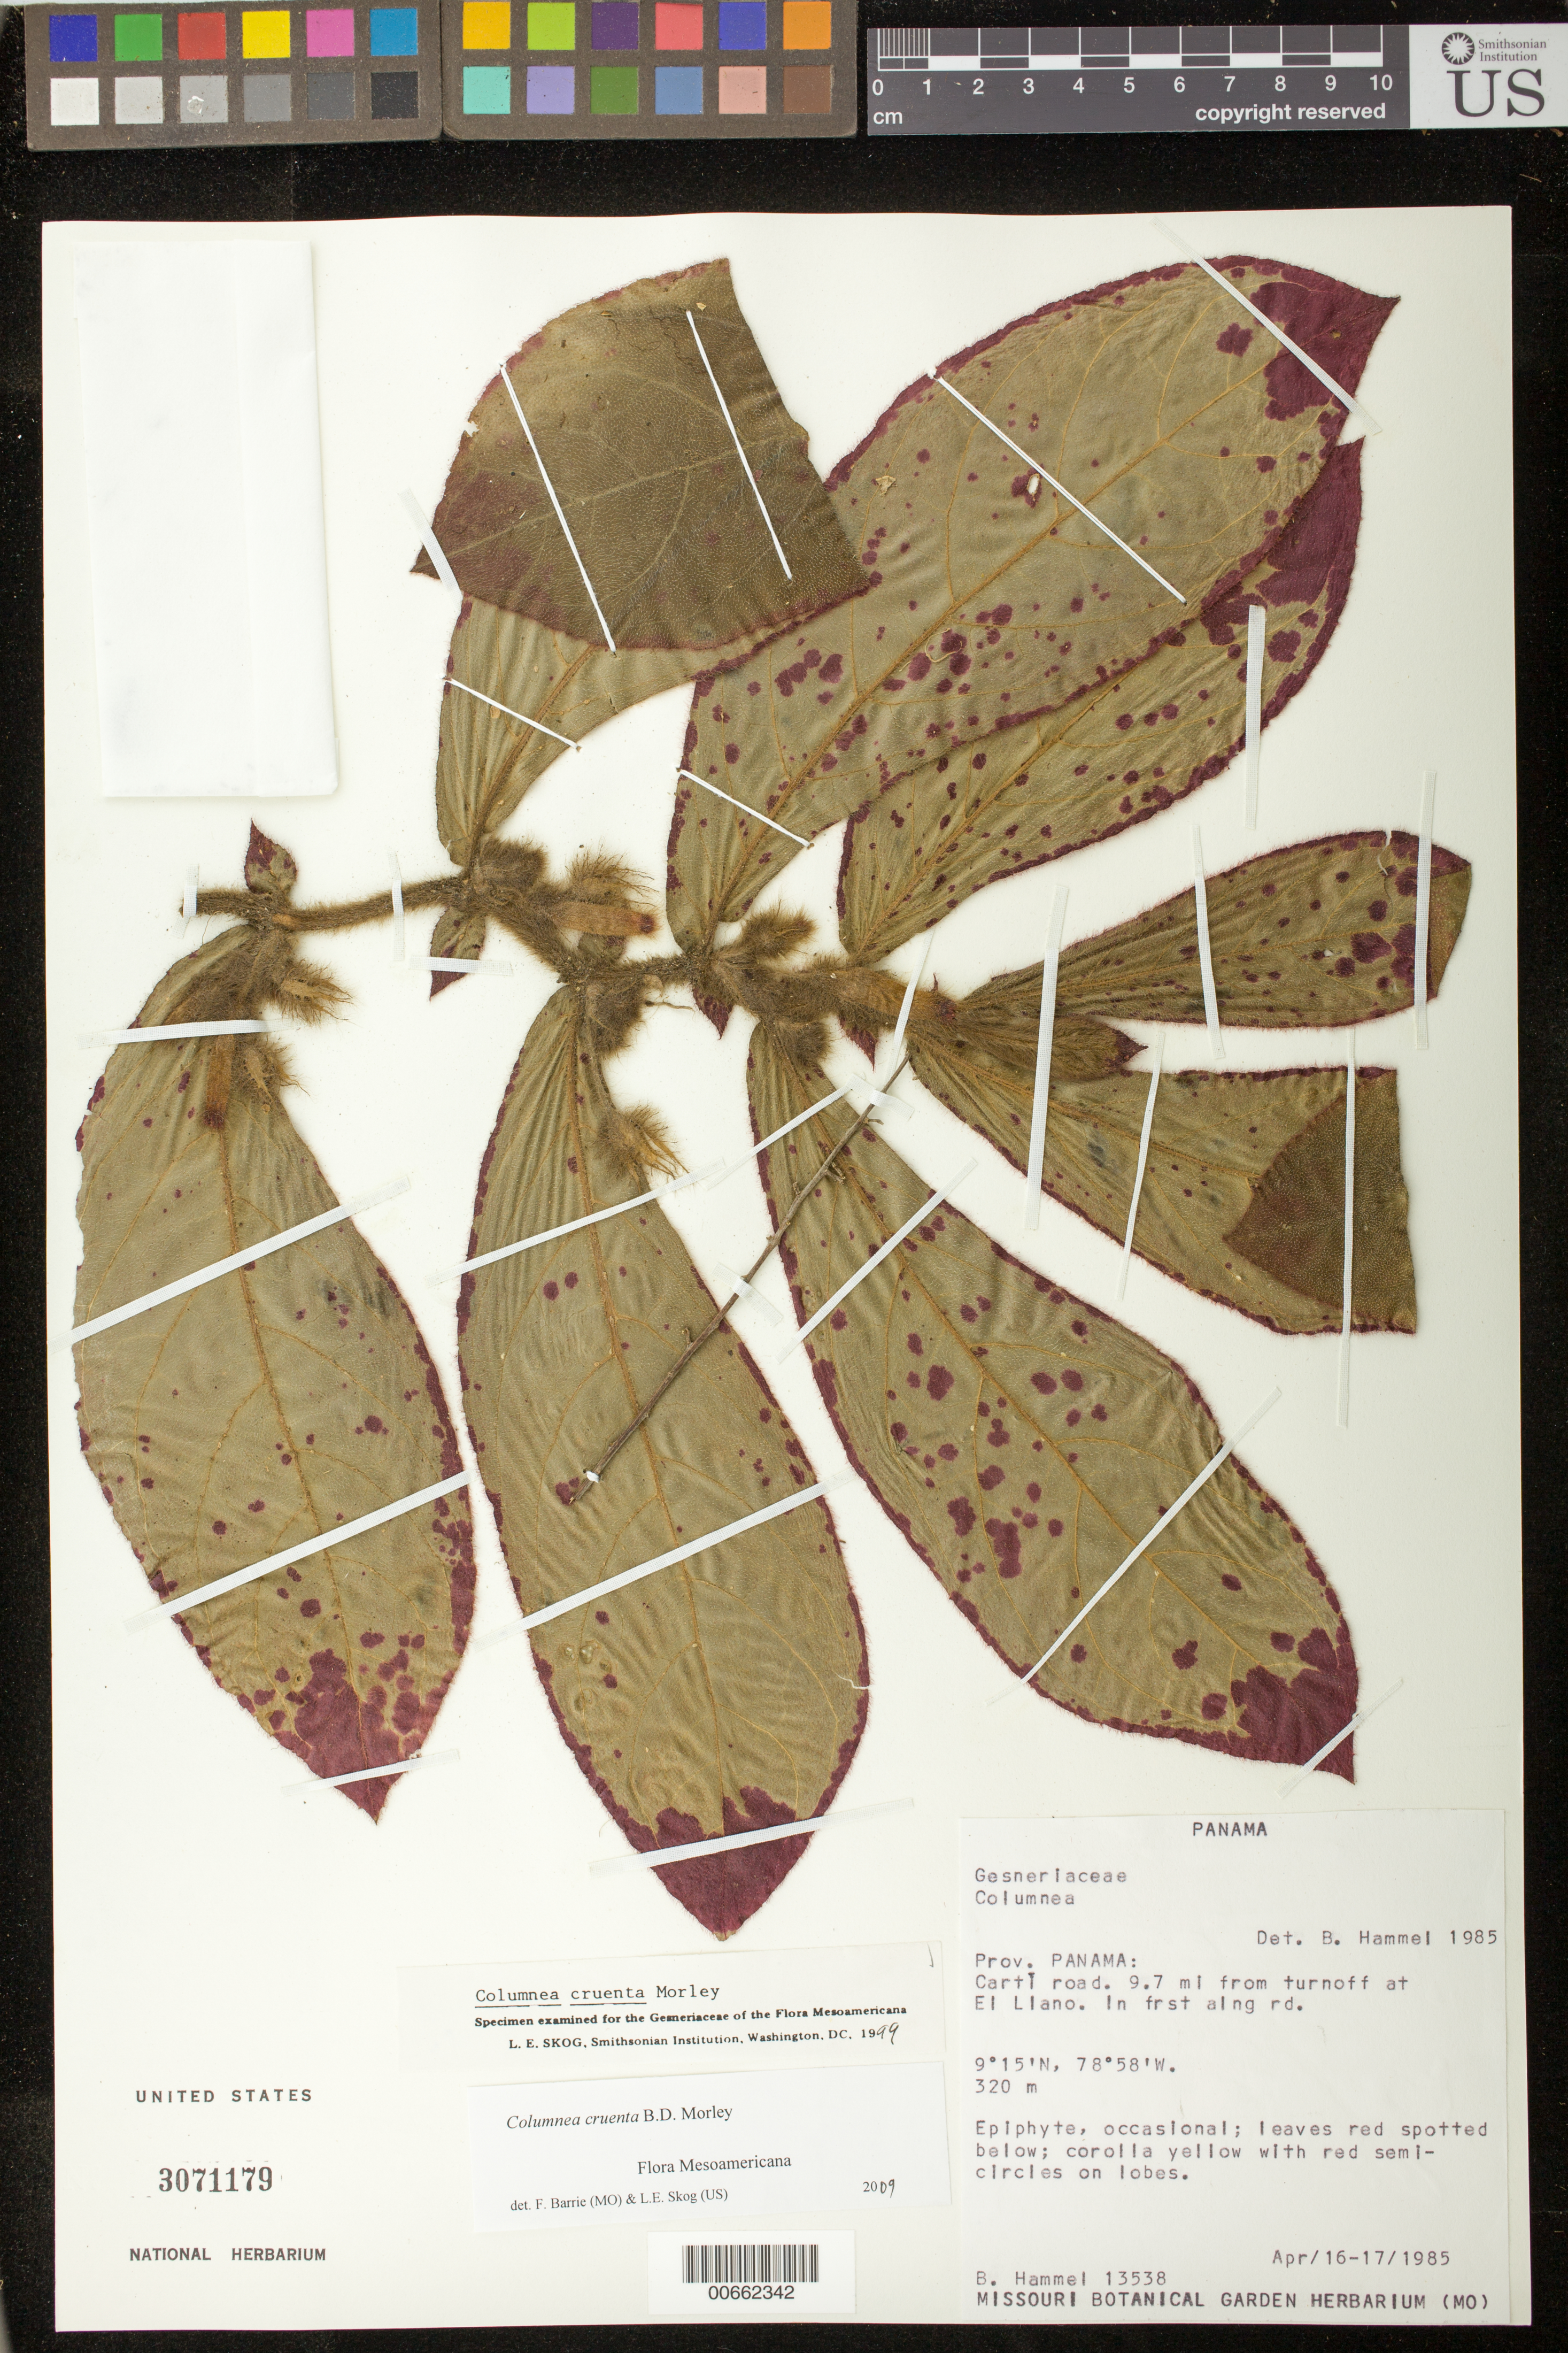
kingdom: Plantae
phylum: Tracheophyta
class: Magnoliopsida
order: Lamiales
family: Gesneriaceae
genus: Columnea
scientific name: Columnea cruenta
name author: B.D. Morley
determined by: Barrie, F. R.; Skog, Laurence E.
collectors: B. Hammel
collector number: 13538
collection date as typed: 16-17 Apr 1985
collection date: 1985-04-16/1985-04-17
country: Panama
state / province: Panamá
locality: Carti road, 9.7 mi from turnoff at El Llano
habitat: In forest along road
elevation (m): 320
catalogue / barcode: US 3071179